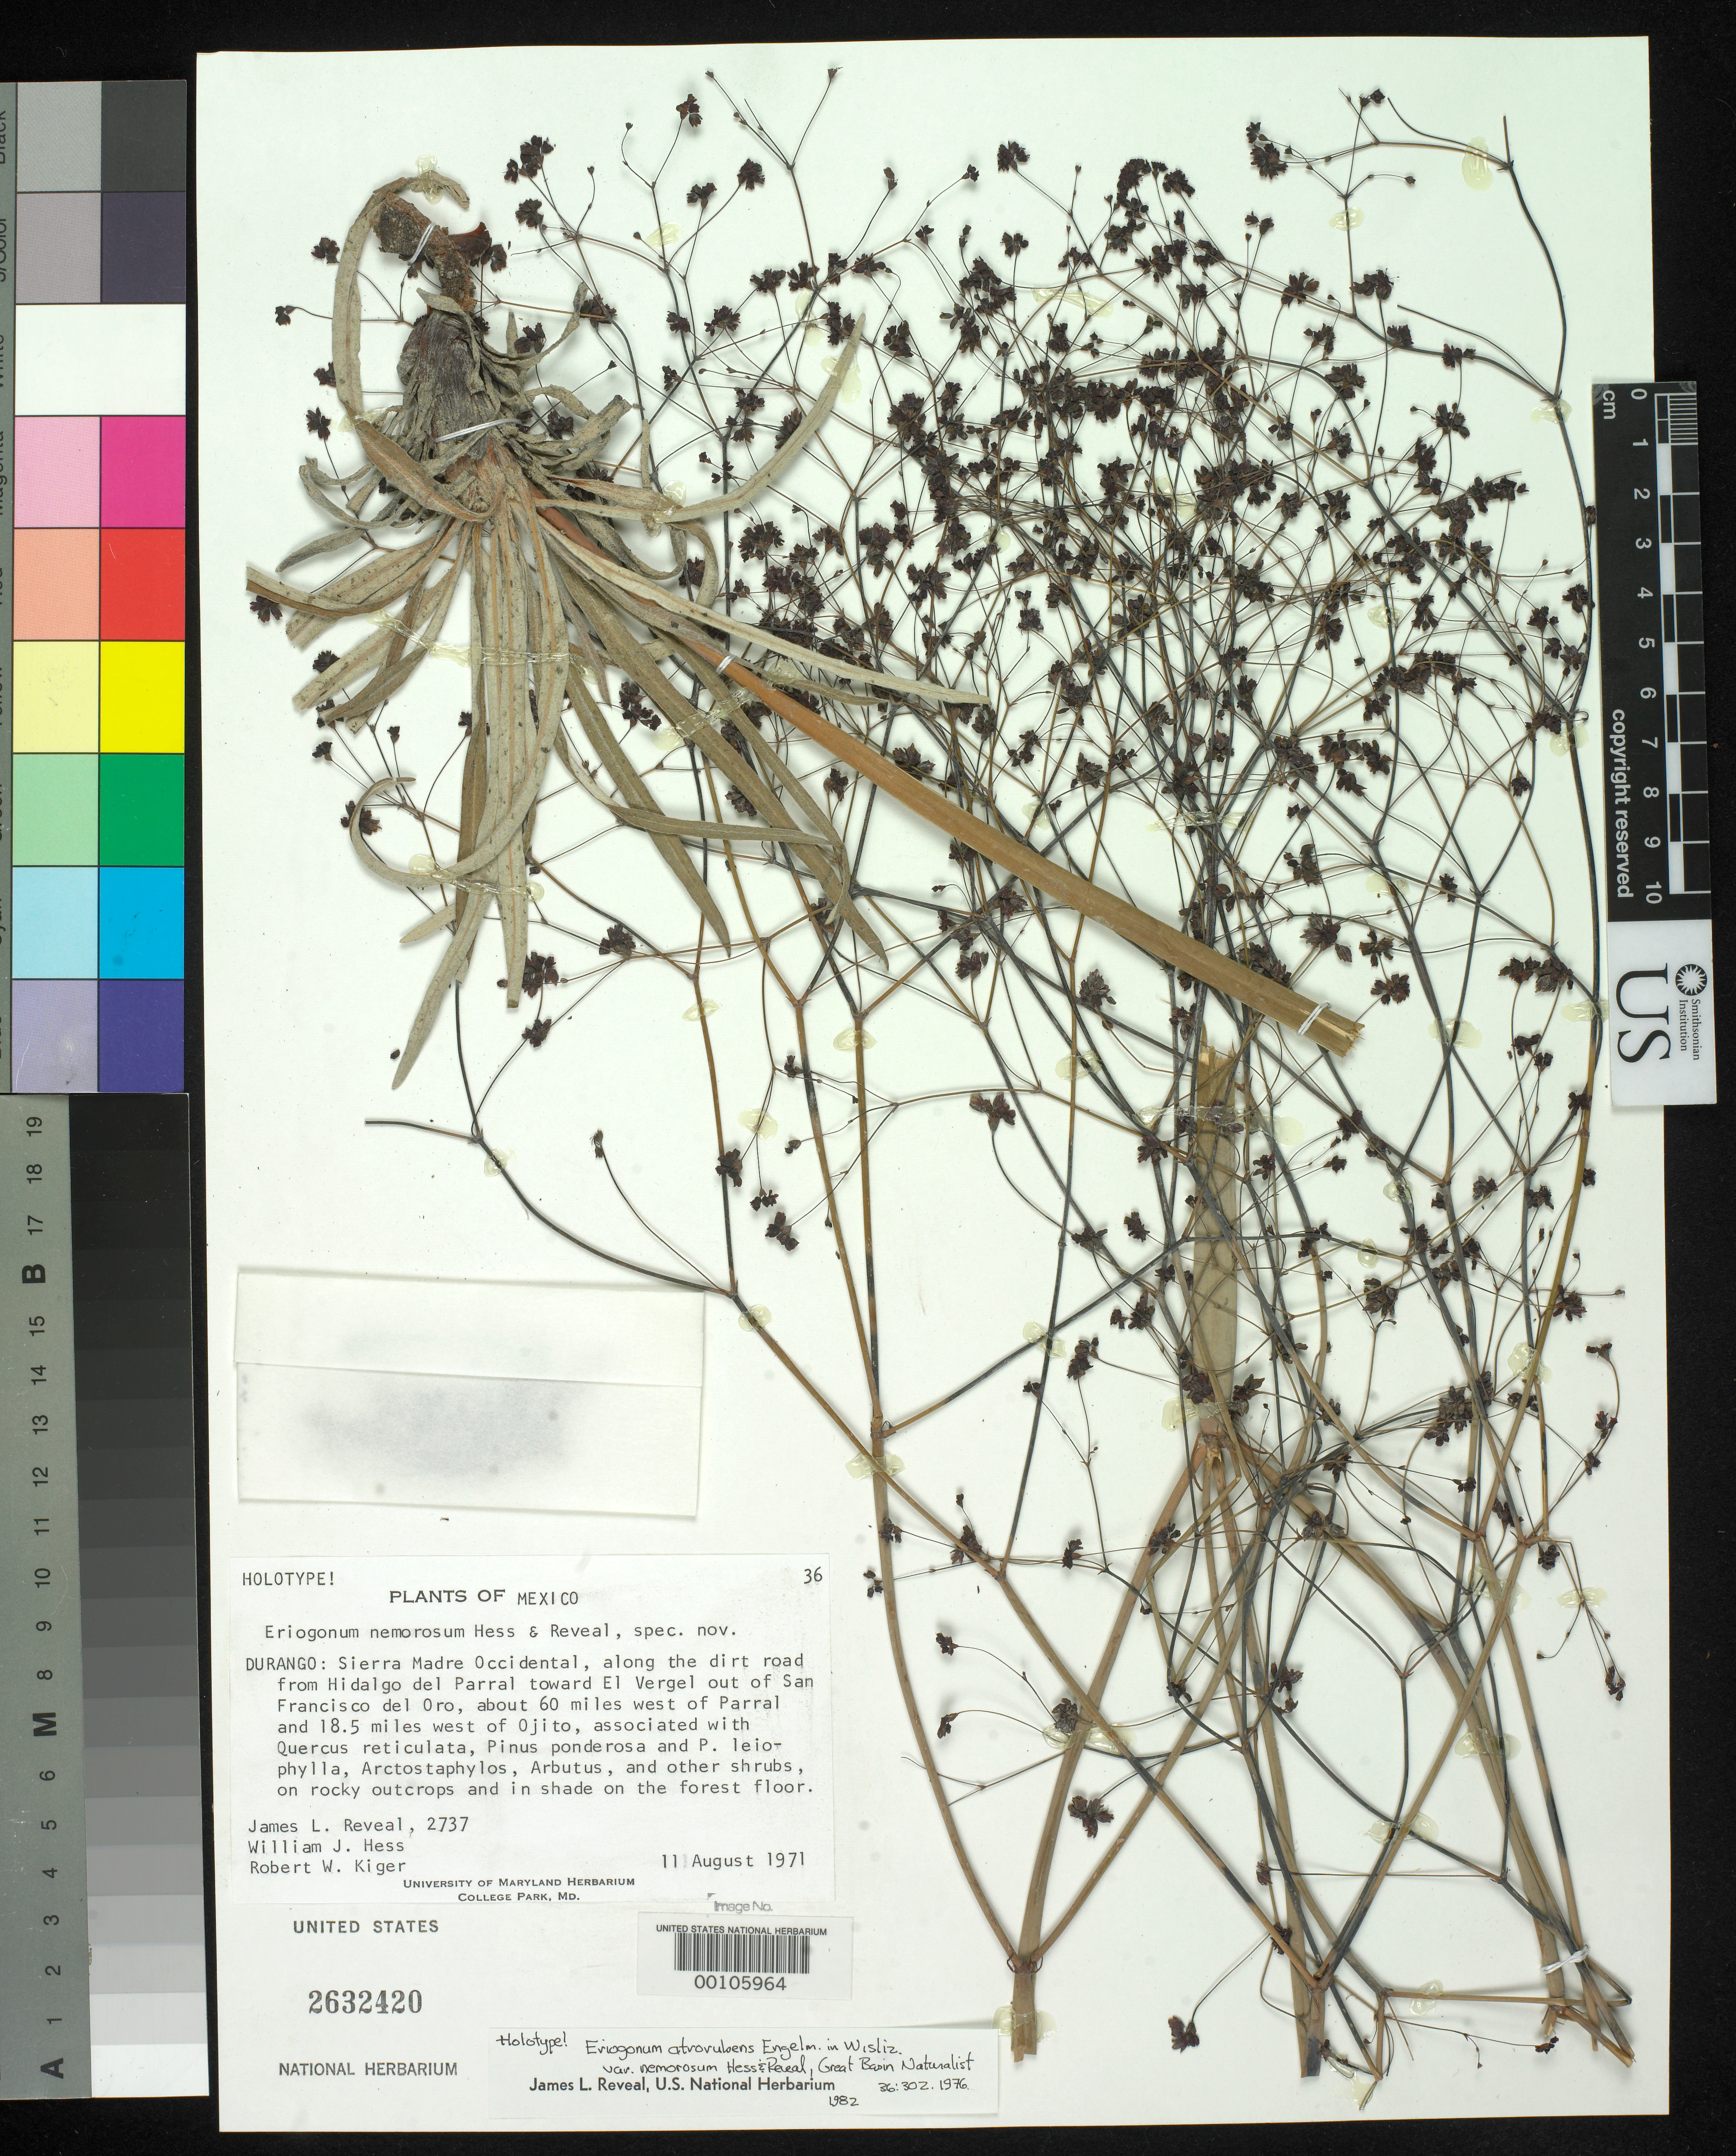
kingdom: Plantae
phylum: Tracheophyta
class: Magnoliopsida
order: Caryophyllales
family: Polygonaceae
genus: Eriogonum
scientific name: Eriogonum atrorubens var. nemorosum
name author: W.J. Hess & Reveal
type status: Holotype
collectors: J. L. Reveal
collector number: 2737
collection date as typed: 11 Aug 1971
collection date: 1971-08-11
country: Mexico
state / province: Durango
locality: Sierra Madre Occ., drift road from Hidalgo del Parral toward El Vergel out of S.F. del Oro, about 60 km W of Parral & 18.5 mi W of Ojito.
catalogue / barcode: US 2632420